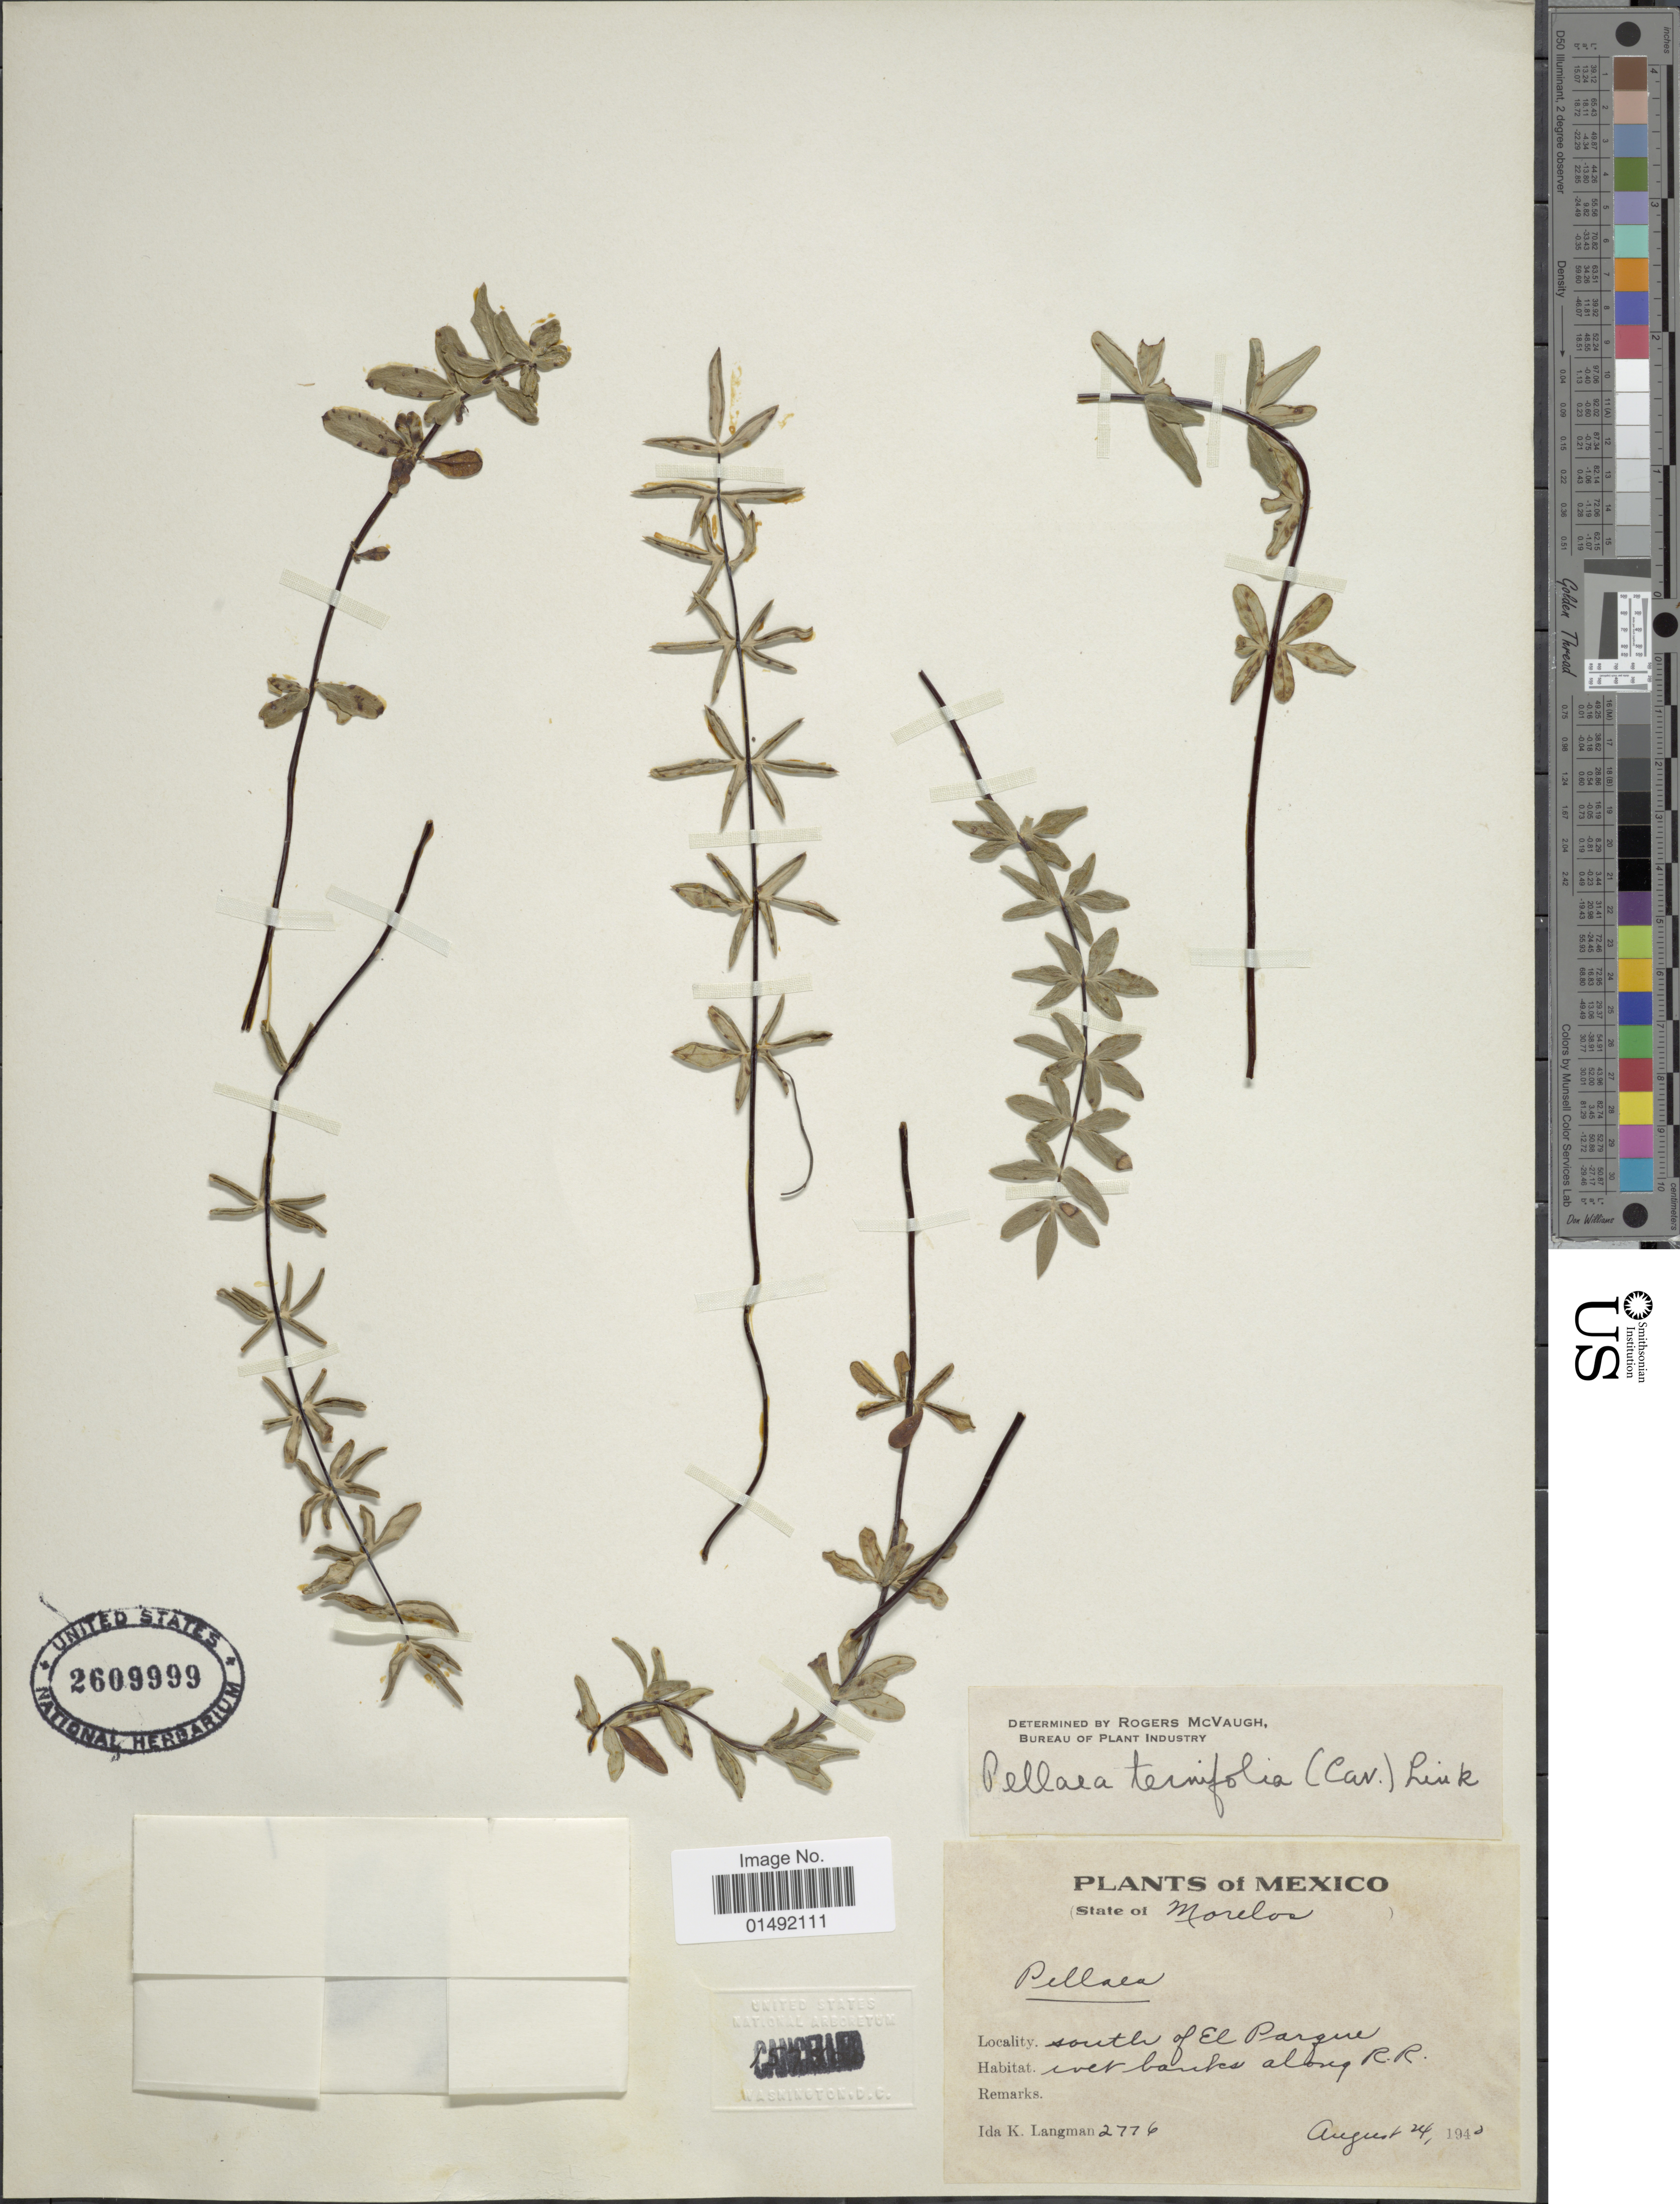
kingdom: Plantae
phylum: Tracheophyta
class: Polypodiopsida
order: Polypodiales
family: Pteridaceae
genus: Pellaea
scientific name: Pellaea ternifolia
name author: (Cav.) Link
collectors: I. K. Langman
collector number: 2776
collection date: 1940-08-24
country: Mexico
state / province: Morelos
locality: South of El Parque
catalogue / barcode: US 2609999